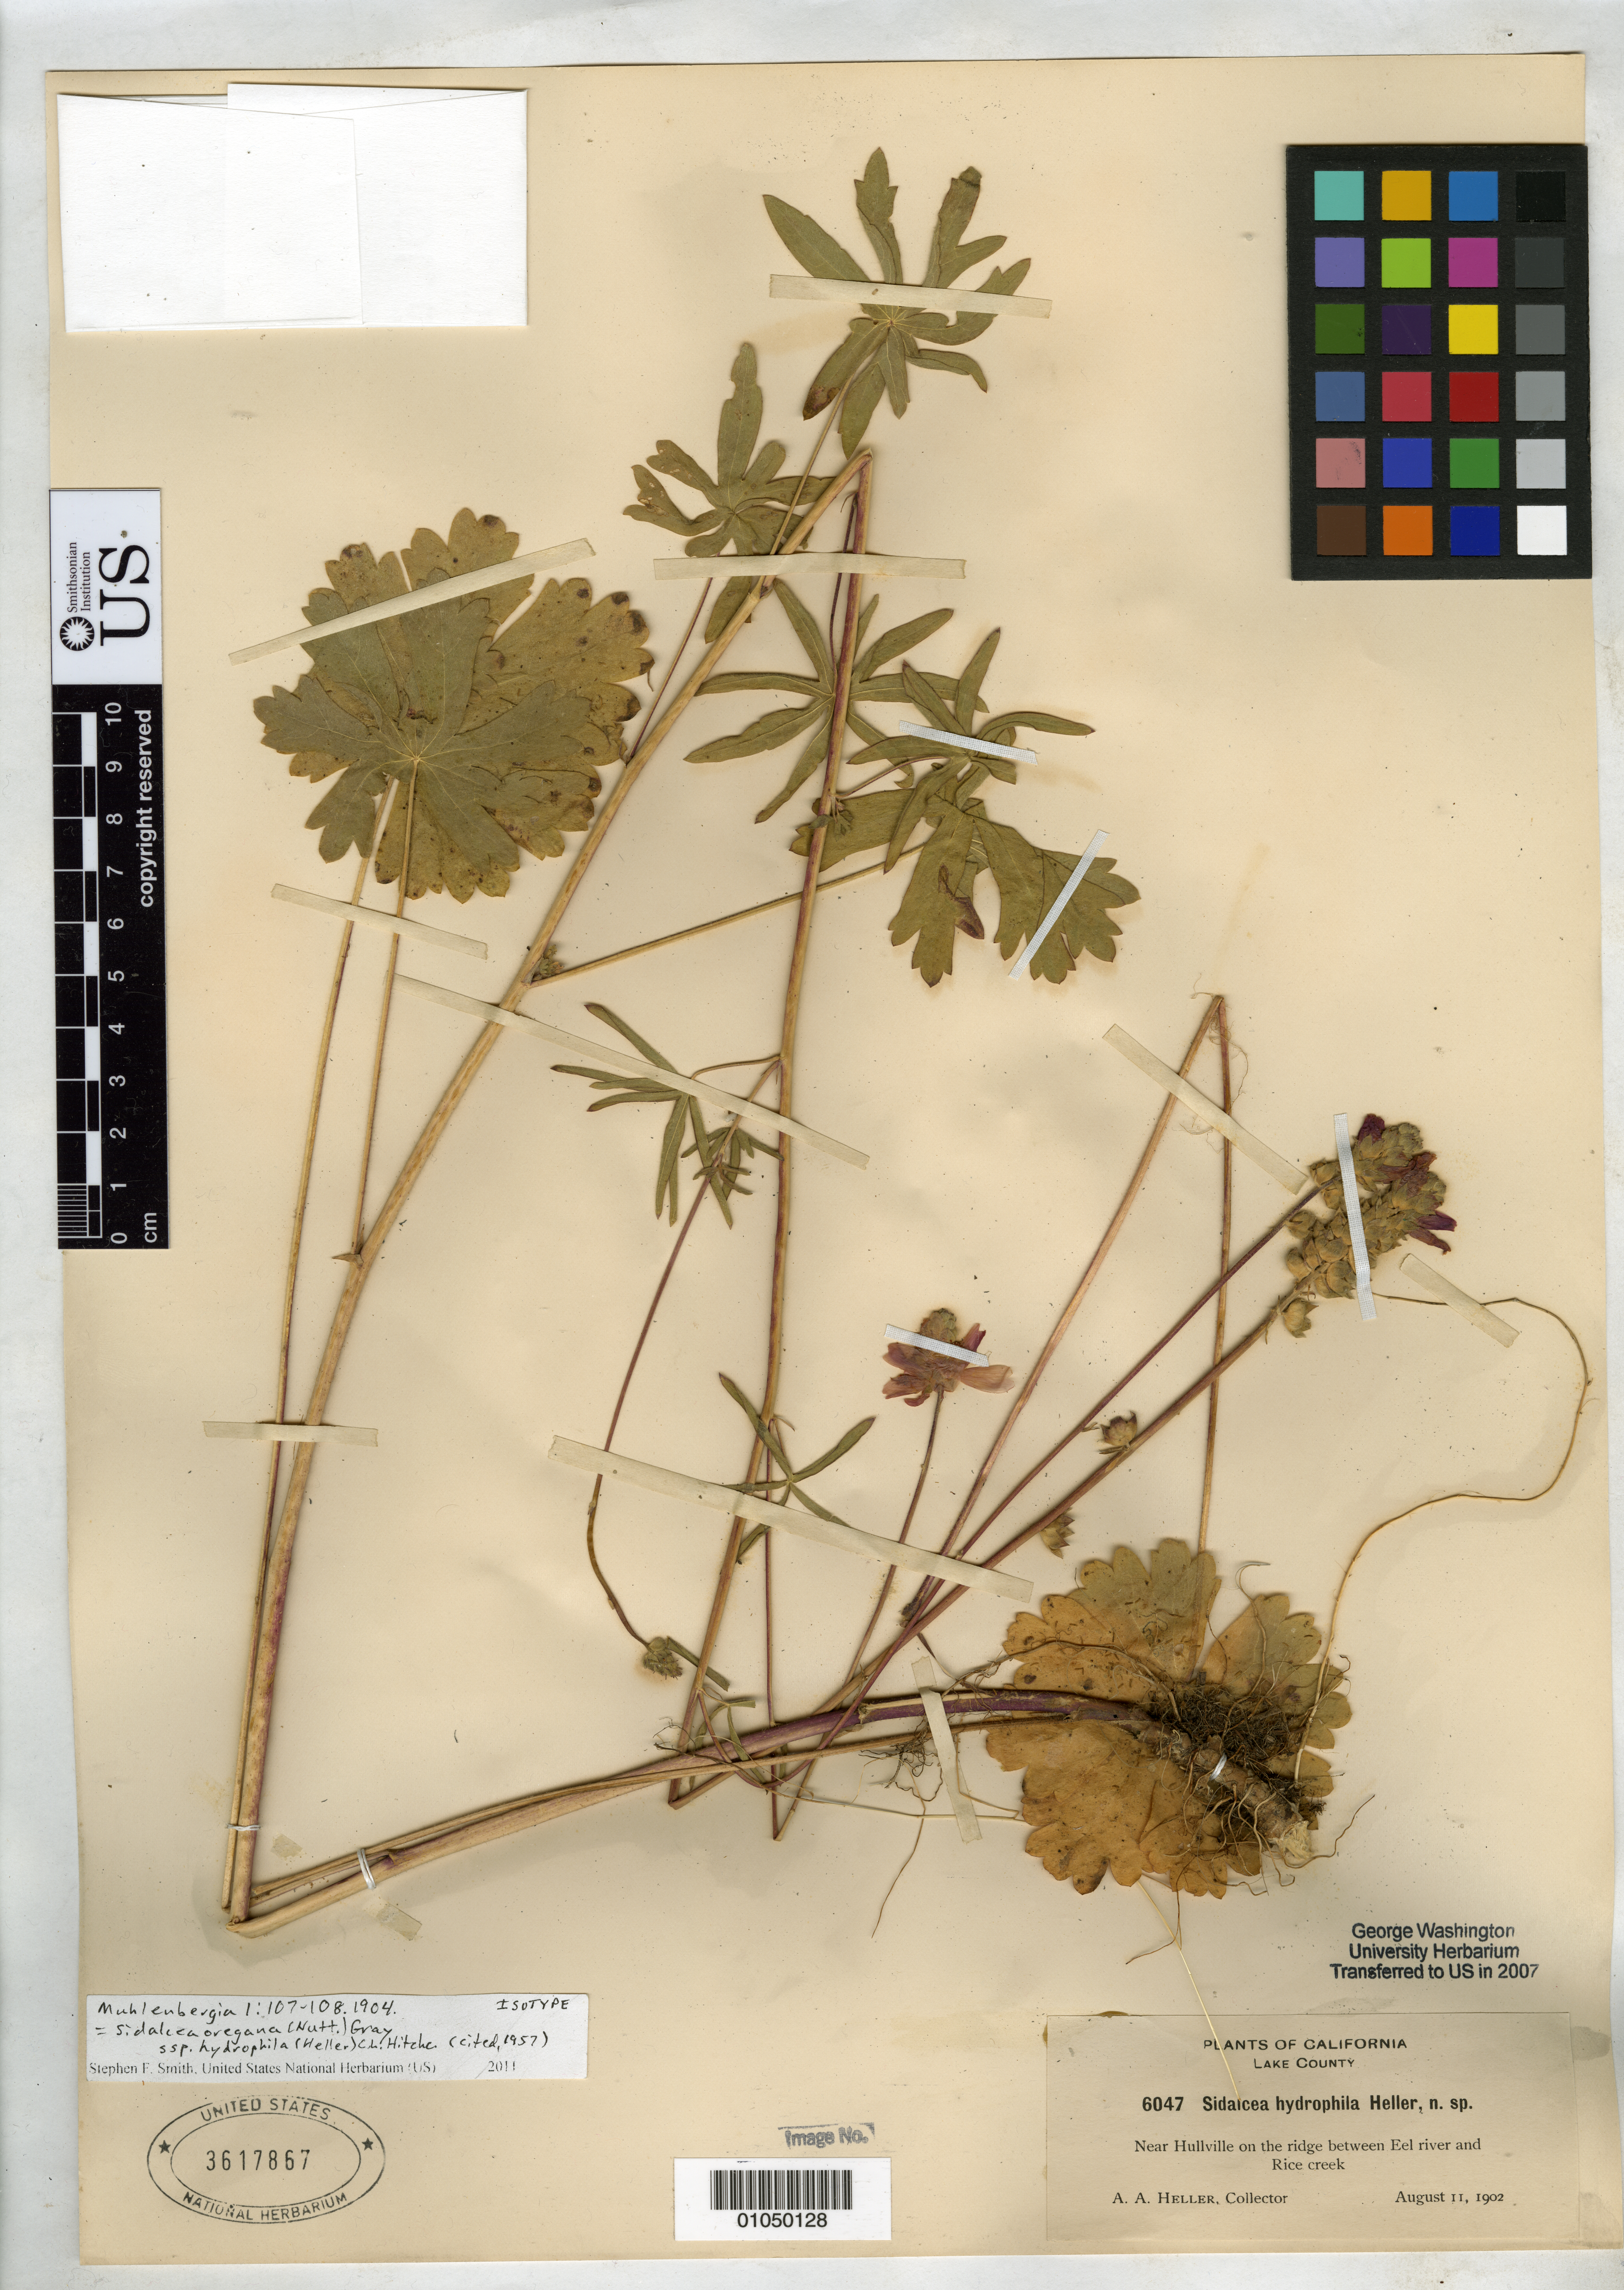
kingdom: Plantae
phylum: Tracheophyta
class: Magnoliopsida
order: Malvales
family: Malvaceae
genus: Sidalcea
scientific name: Sidalcea hydrophila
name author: A. Heller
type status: Isotype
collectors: A. A. Heller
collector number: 6047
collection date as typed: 11 Aug 1902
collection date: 1902-08-11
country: United States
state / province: California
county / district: Lake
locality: Near Hullville on the ridge between Eel River and Rice Creek.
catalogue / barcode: US 3617867